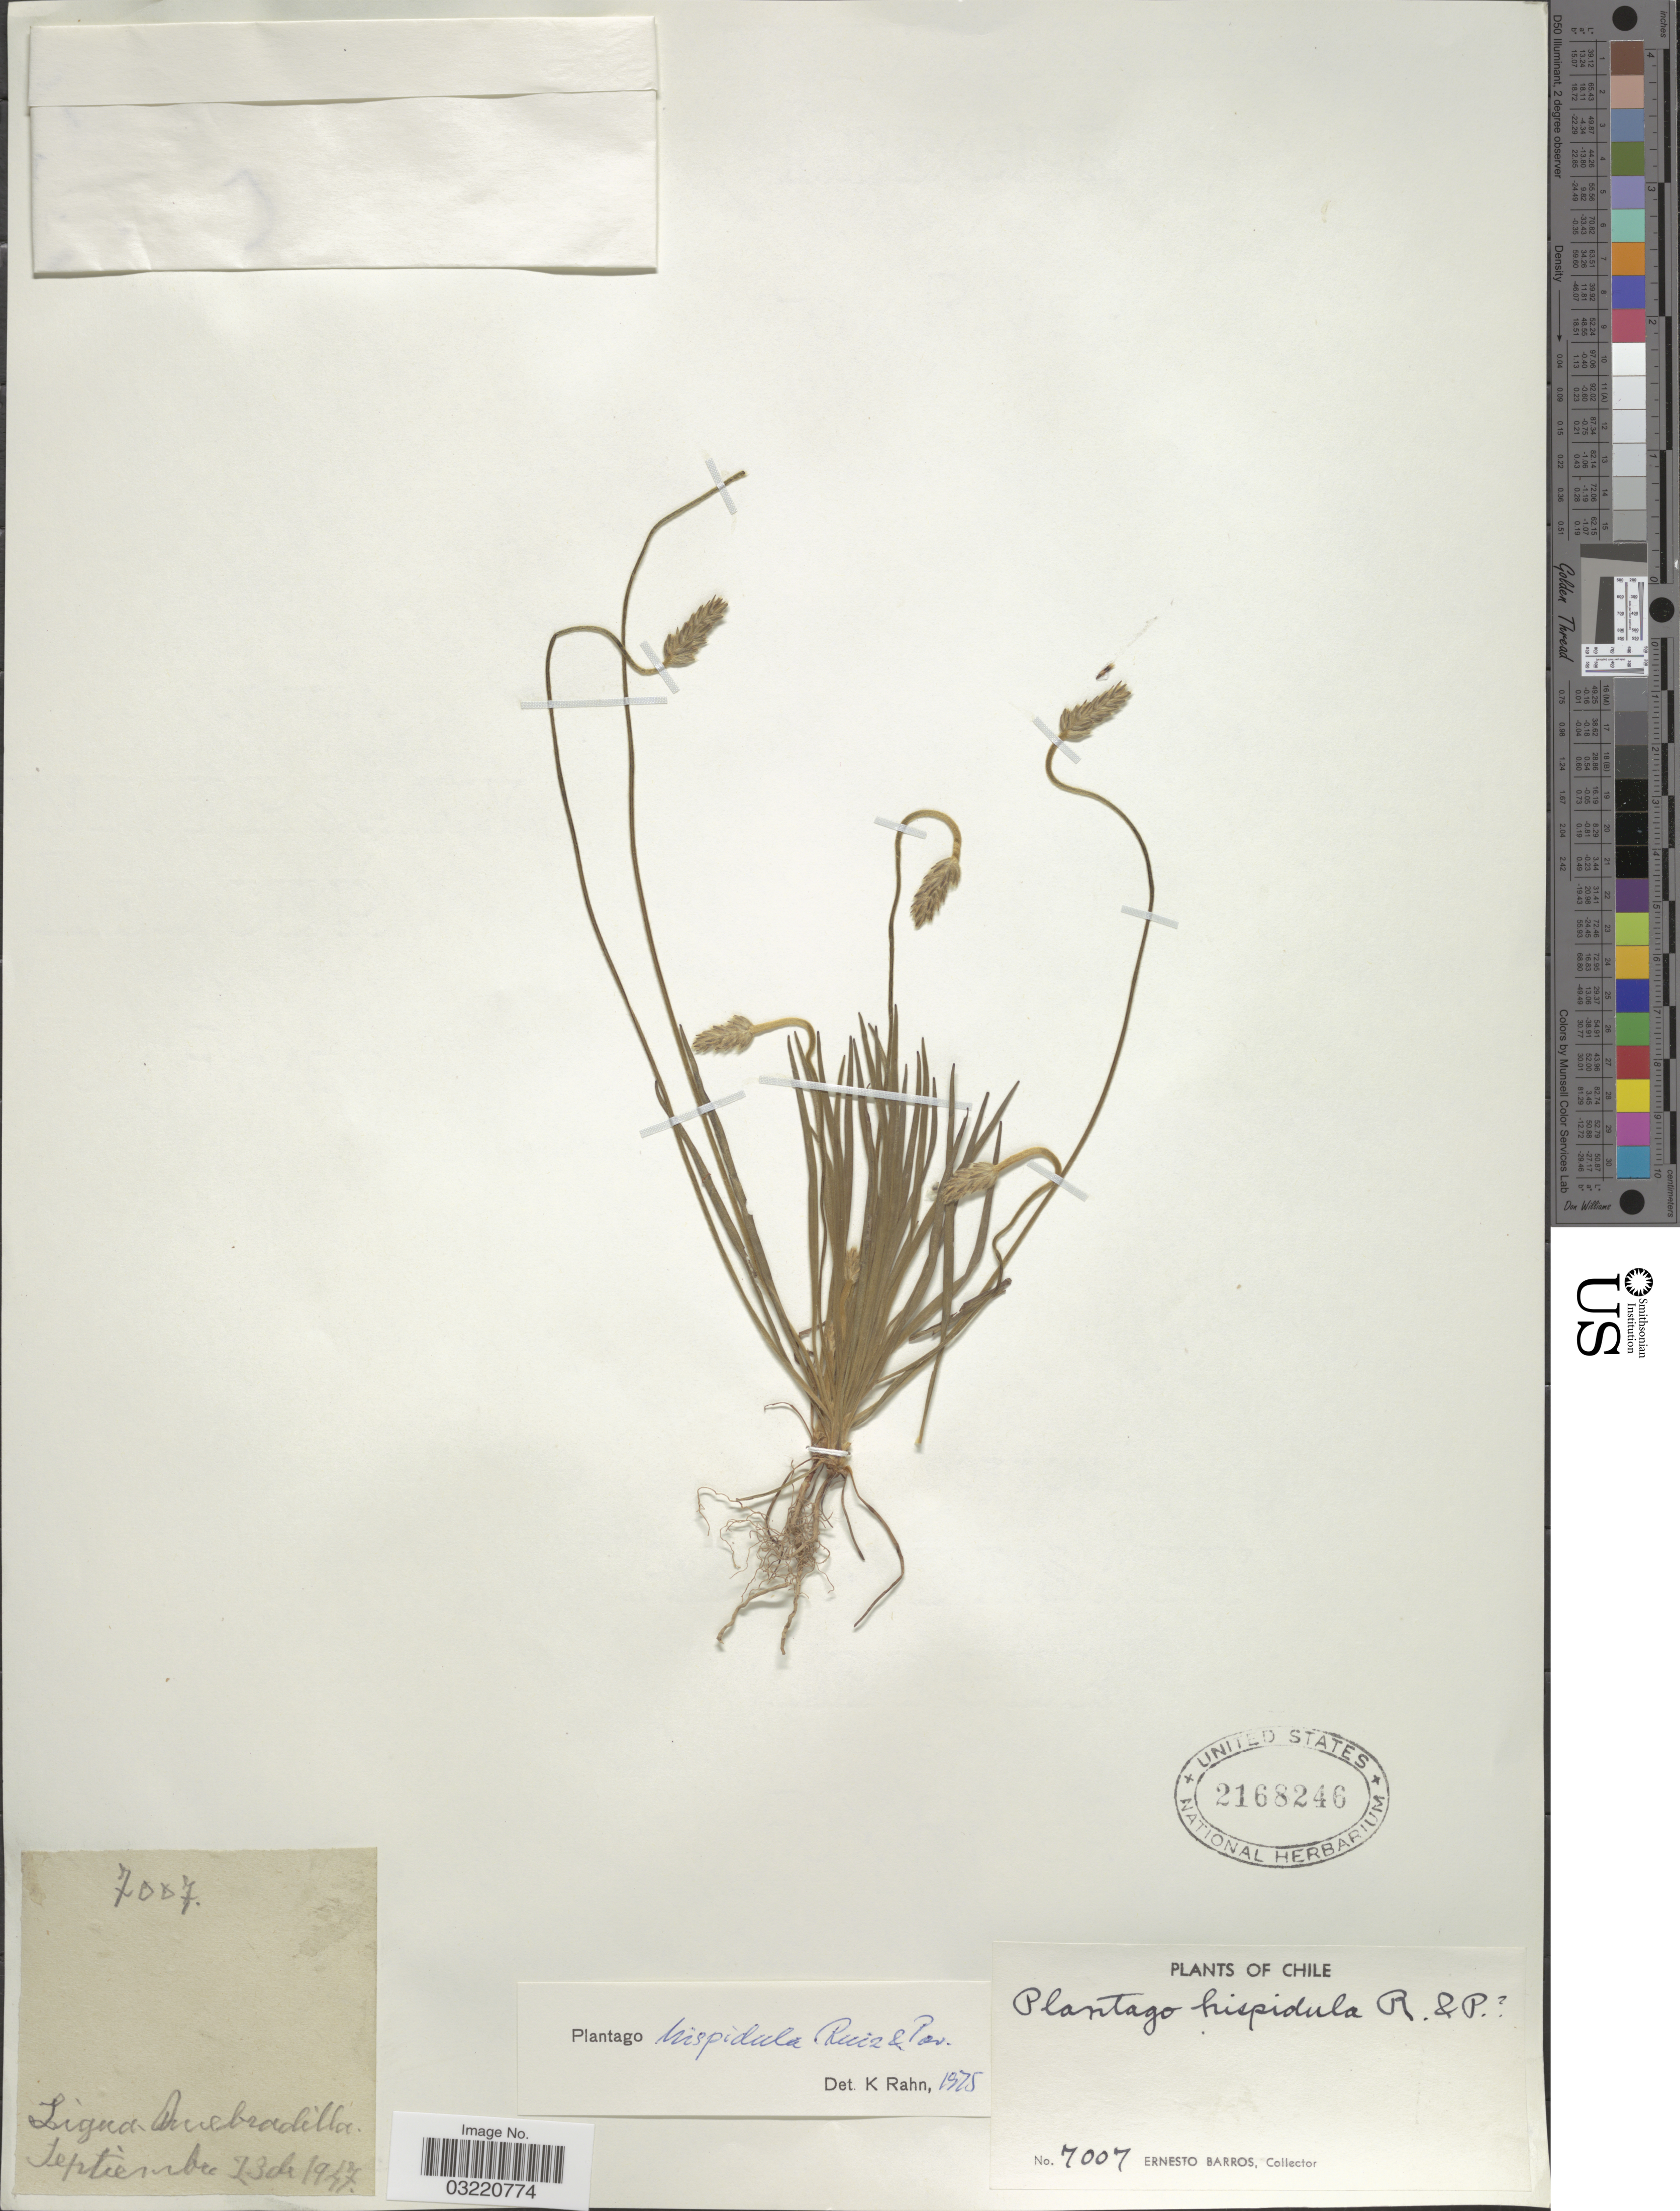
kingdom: Plantae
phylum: Tracheophyta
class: Magnoliopsida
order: Lamiales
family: Plantaginaceae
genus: Plantago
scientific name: Plantago hispidula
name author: Ruiz & Pav.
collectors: E. Barros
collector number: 7007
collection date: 1947-09-23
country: Chile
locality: Ligua Quebradilla.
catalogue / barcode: US 2168246